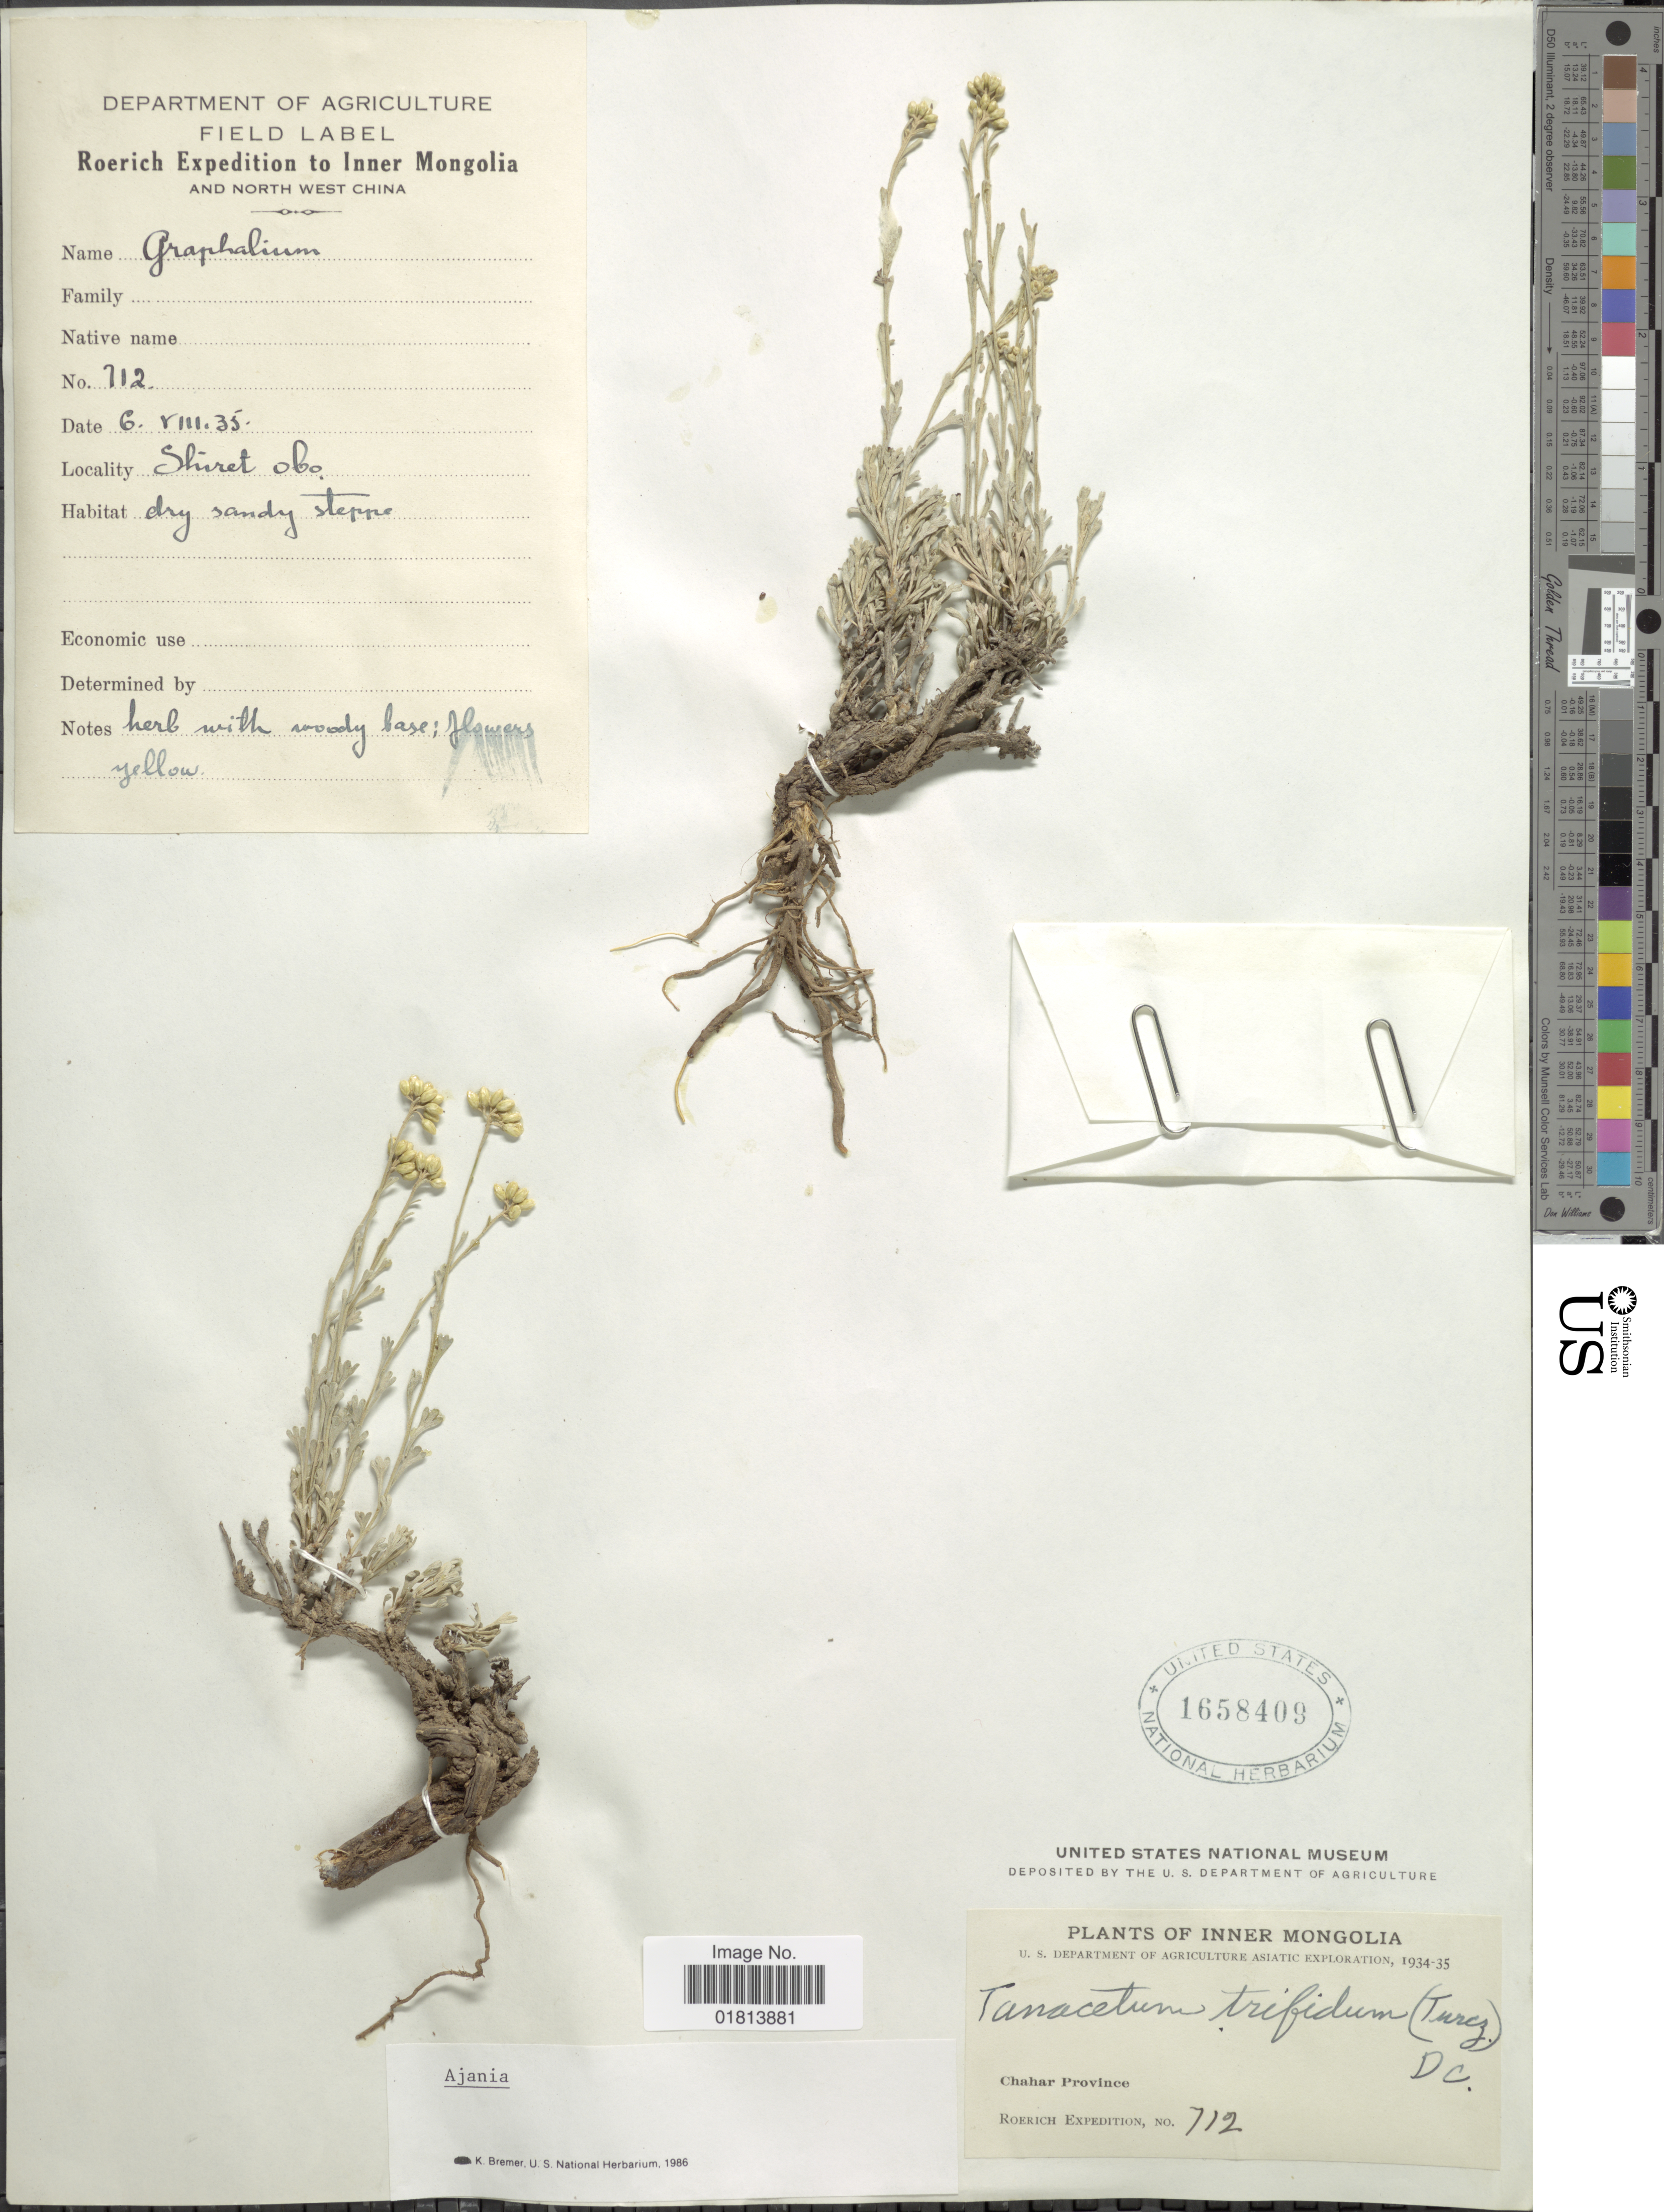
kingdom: Plantae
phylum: Tracheophyta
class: Magnoliopsida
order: Asterales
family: Asteraceae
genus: Ajania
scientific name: Ajania trifida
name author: (Turcz.) DC.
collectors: Roerich Expedition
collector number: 712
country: China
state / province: Nei Monggol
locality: Inner Mongolia, Chahar Province, Shiret Obo, North West China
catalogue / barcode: US 1658409